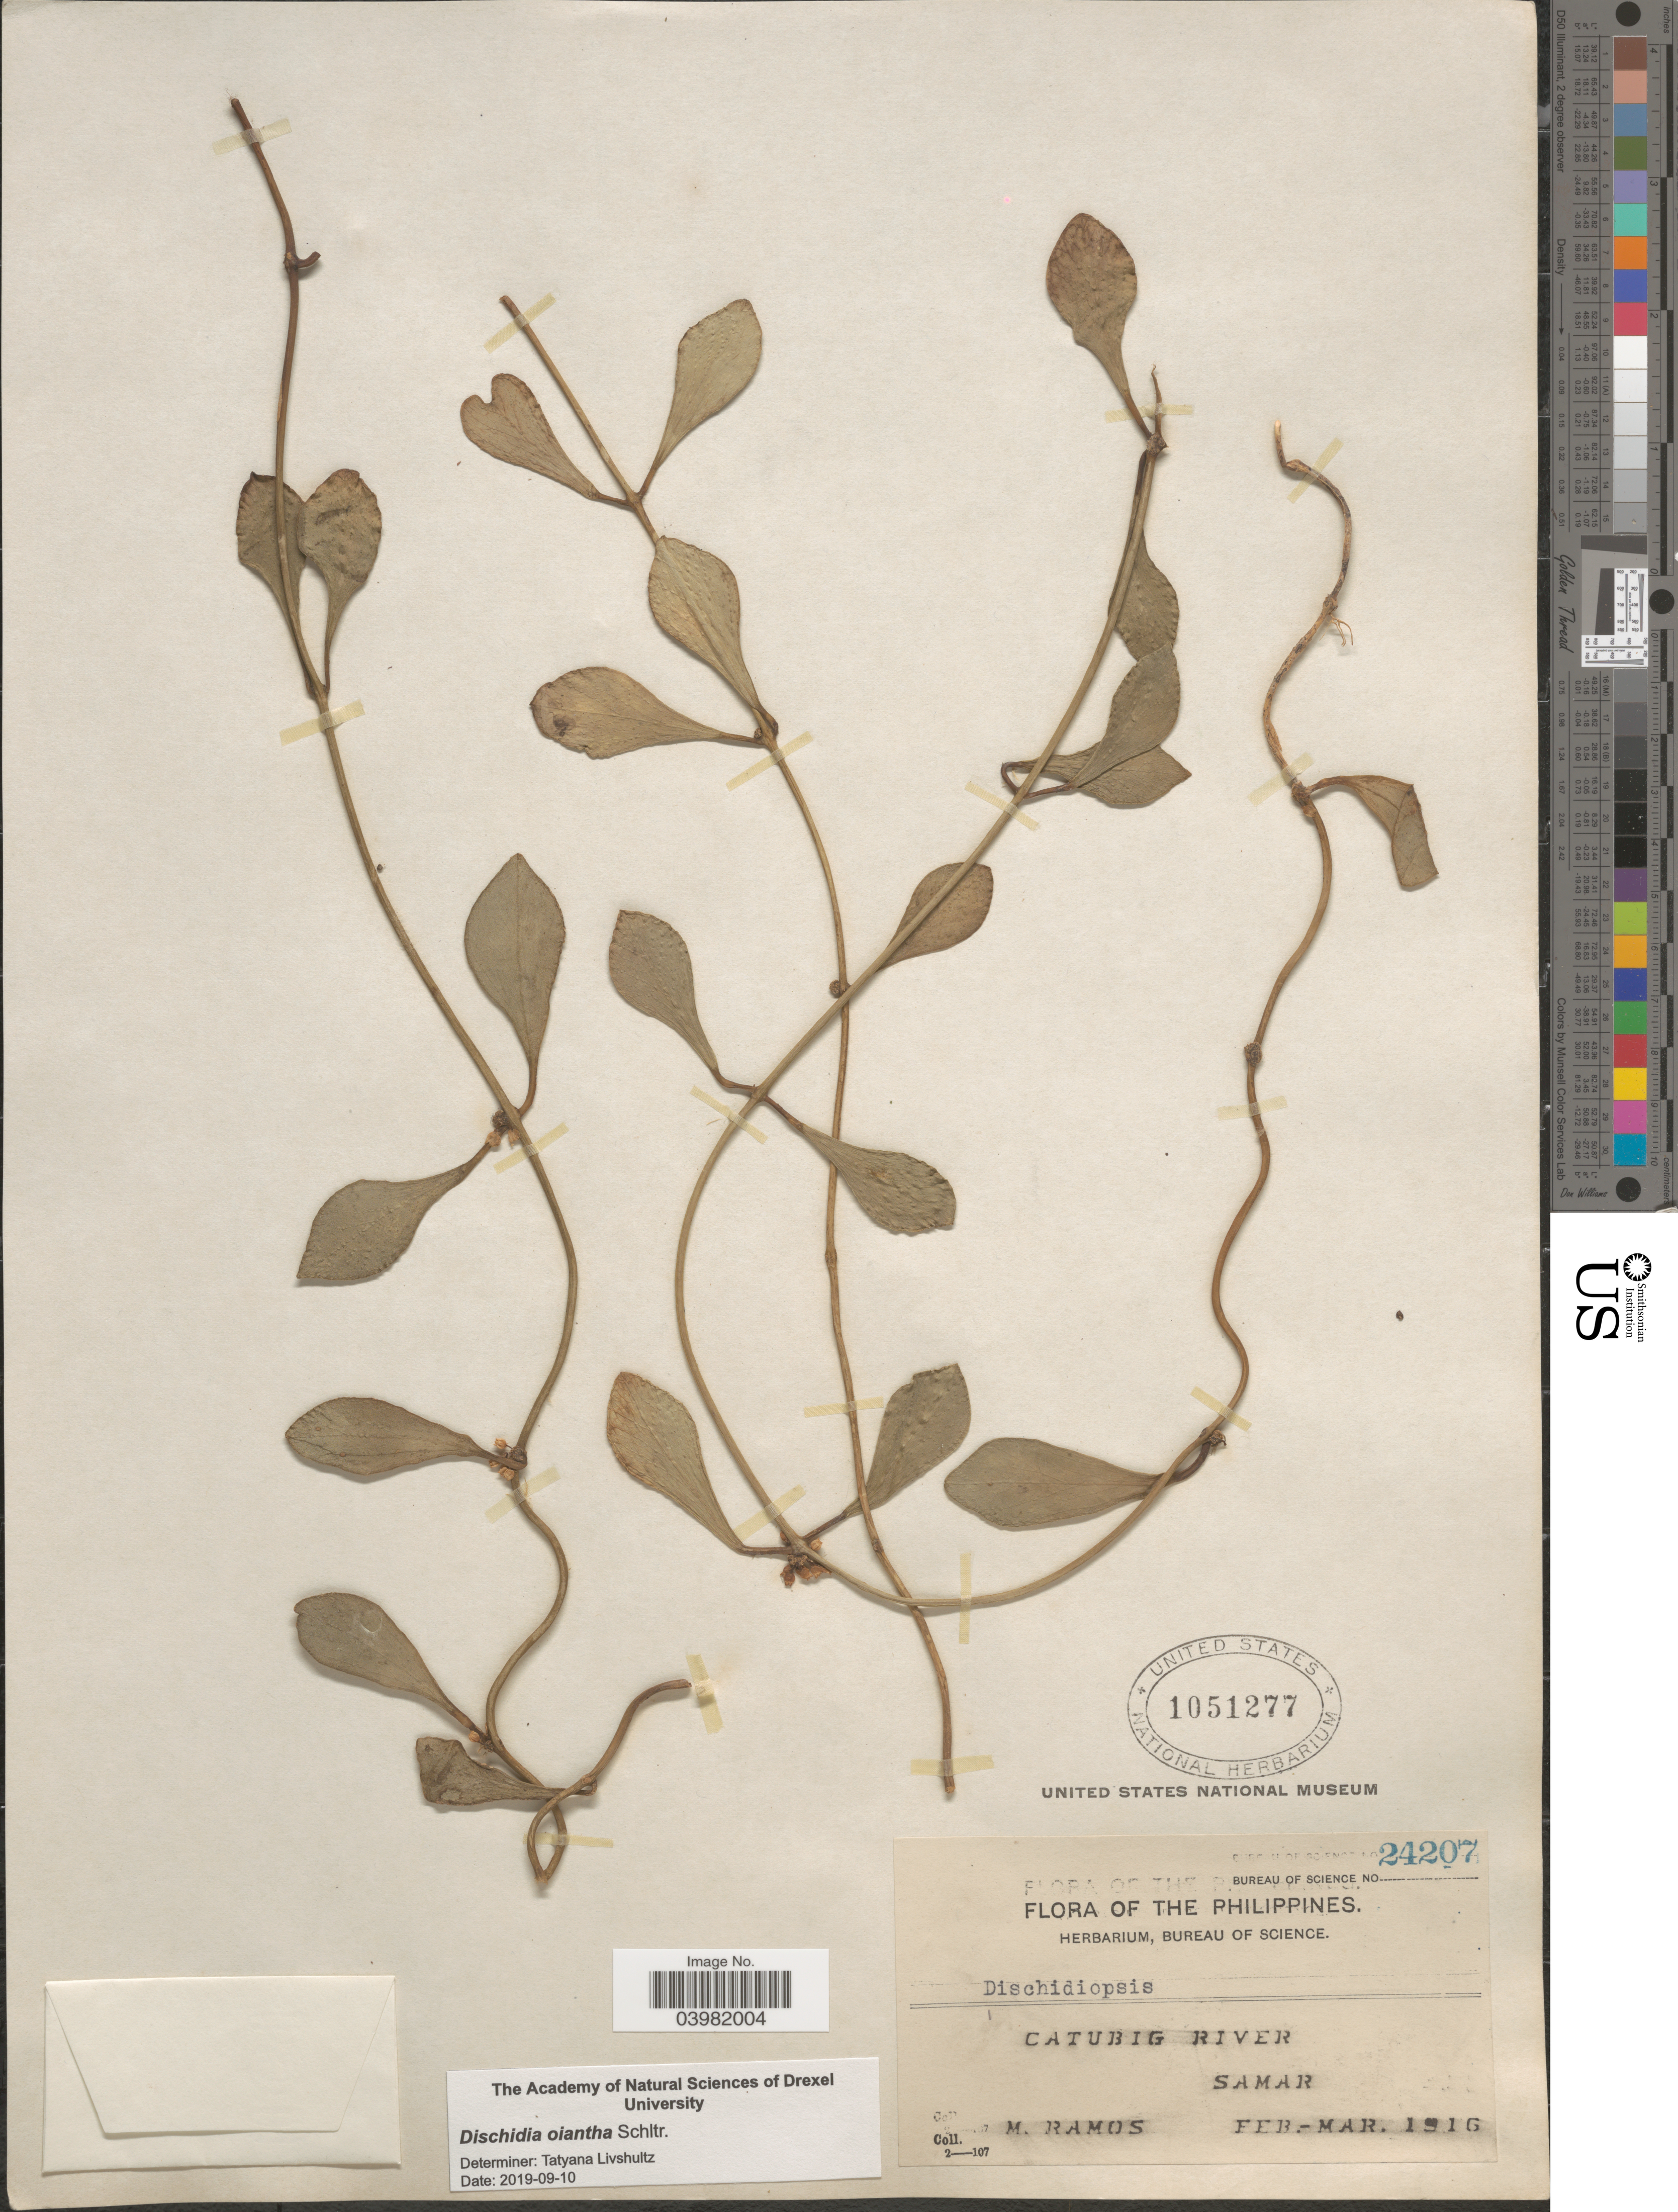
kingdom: Plantae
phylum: Tracheophyta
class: Magnoliopsida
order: Gentianales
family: Apocynaceae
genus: Dischidia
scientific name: Dischidia oiantha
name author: Schltr.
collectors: M. Ramos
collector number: Bureau of Science 24207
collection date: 1916-02/1916-03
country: Philippines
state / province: Eastern Visayas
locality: Catubig River. Samar.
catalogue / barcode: US 1051277